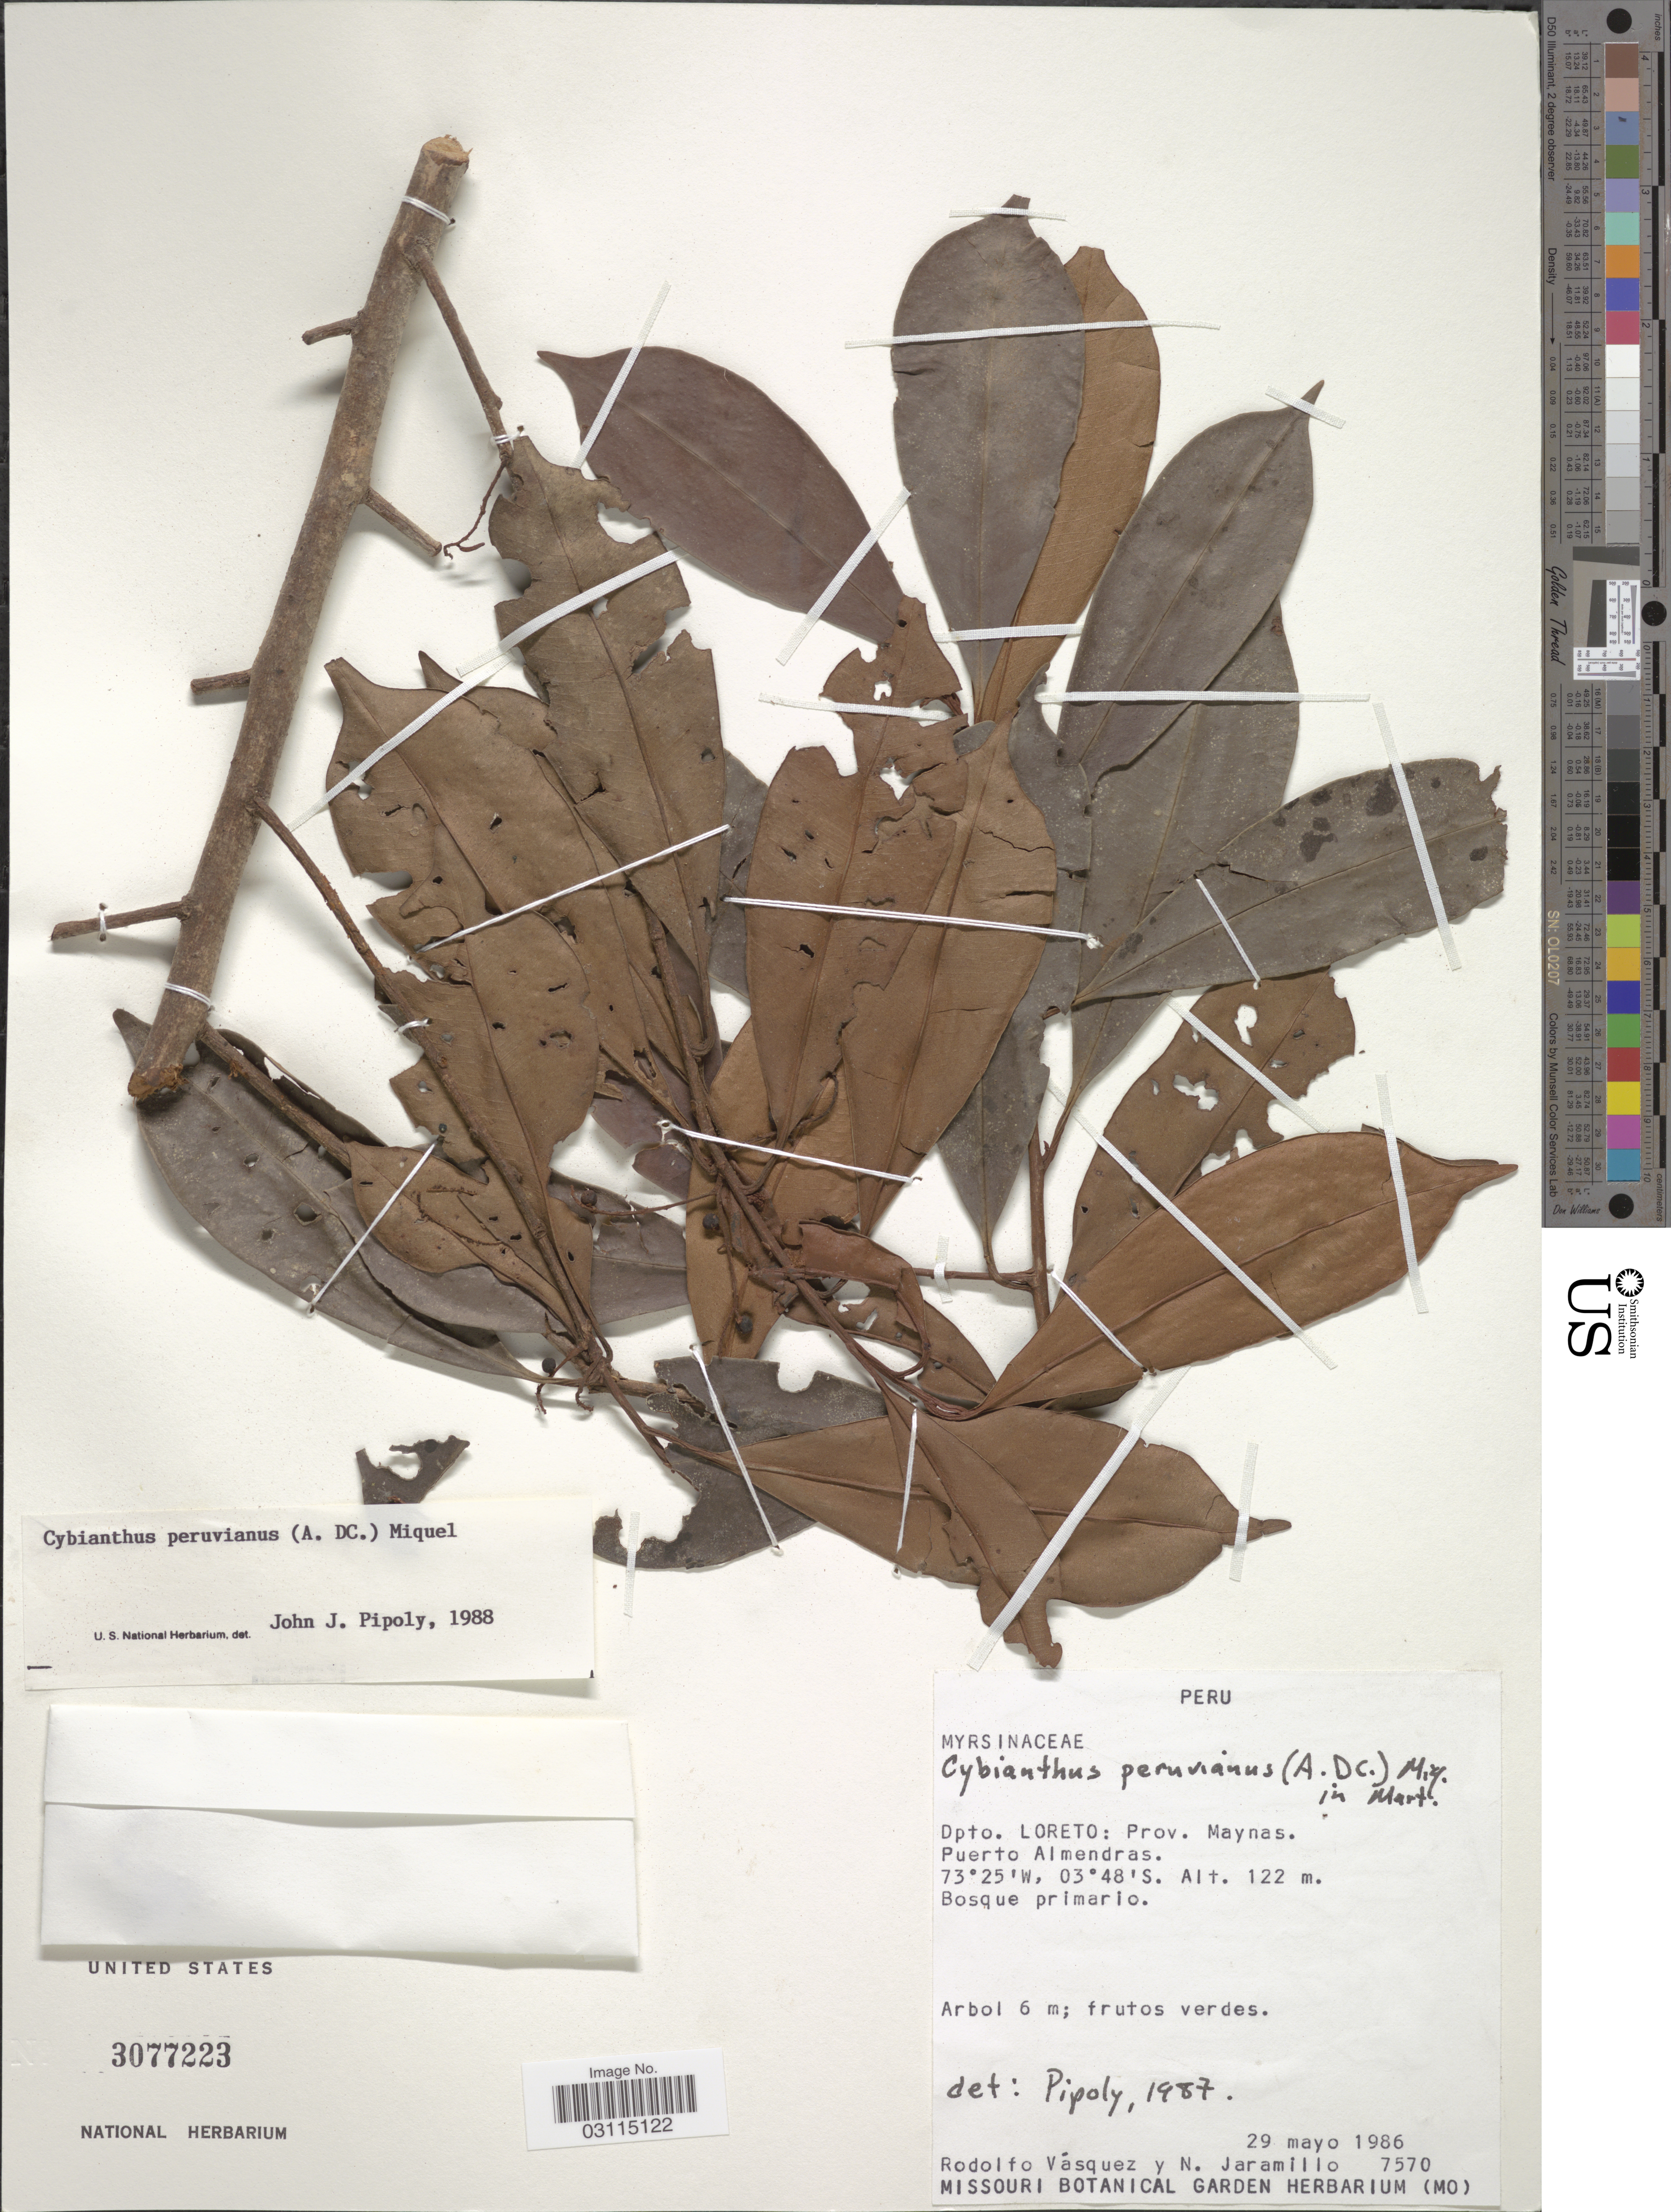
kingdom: Plantae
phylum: Tracheophyta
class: Magnoliopsida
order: Ericales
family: Primulaceae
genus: Cybianthus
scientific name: Cybianthus peruvianus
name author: (A. DC.) Miq.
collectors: R. Vásquez & N. Jaramillo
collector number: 7570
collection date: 1986-05-29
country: Peru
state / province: Loreto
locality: Dpto. Loreto: Prov. Maynas, Puerto Almendras.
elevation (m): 122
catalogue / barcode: US 3077223